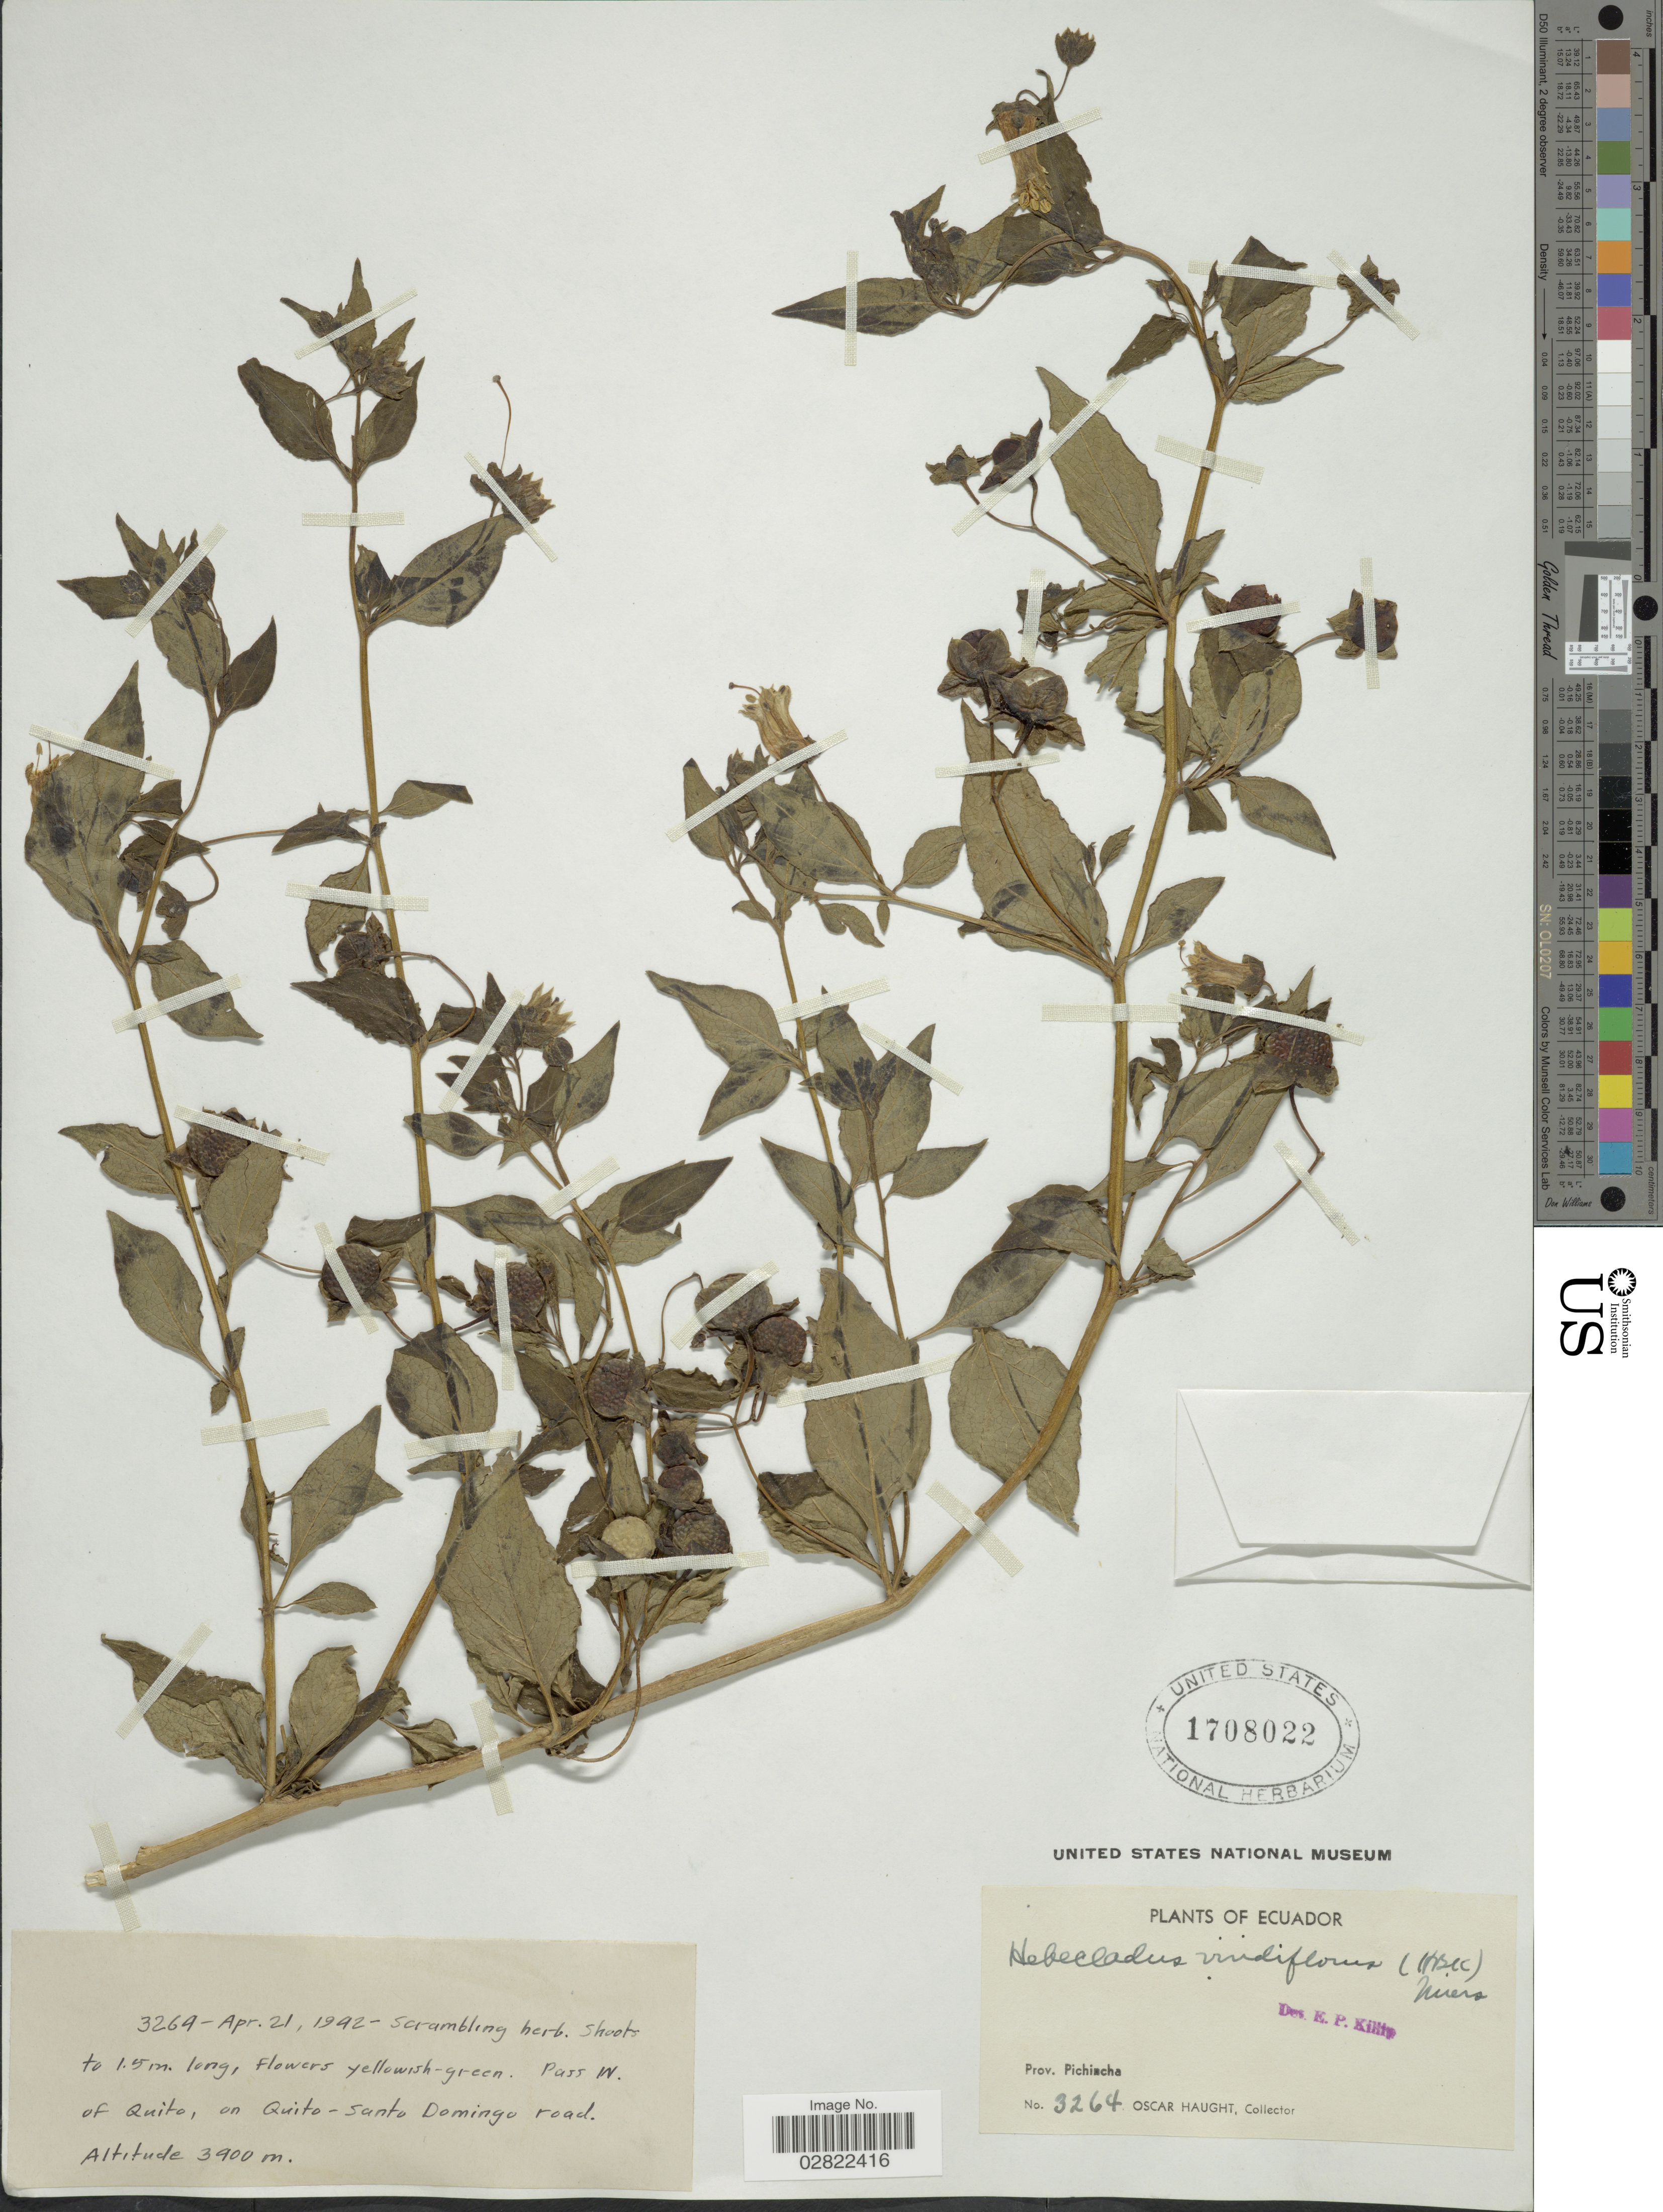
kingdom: Plantae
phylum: Tracheophyta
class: Magnoliopsida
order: Solanales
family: Solanaceae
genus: Hebecladus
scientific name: Hebecladus viridiflorus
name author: (Kunth) Miers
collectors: O. L. Haught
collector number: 3269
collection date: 1942-04-21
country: Ecuador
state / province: Pichincha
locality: Pass W. of Quito, on Quito - Santo Domingo road.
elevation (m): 3900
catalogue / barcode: US 1708022